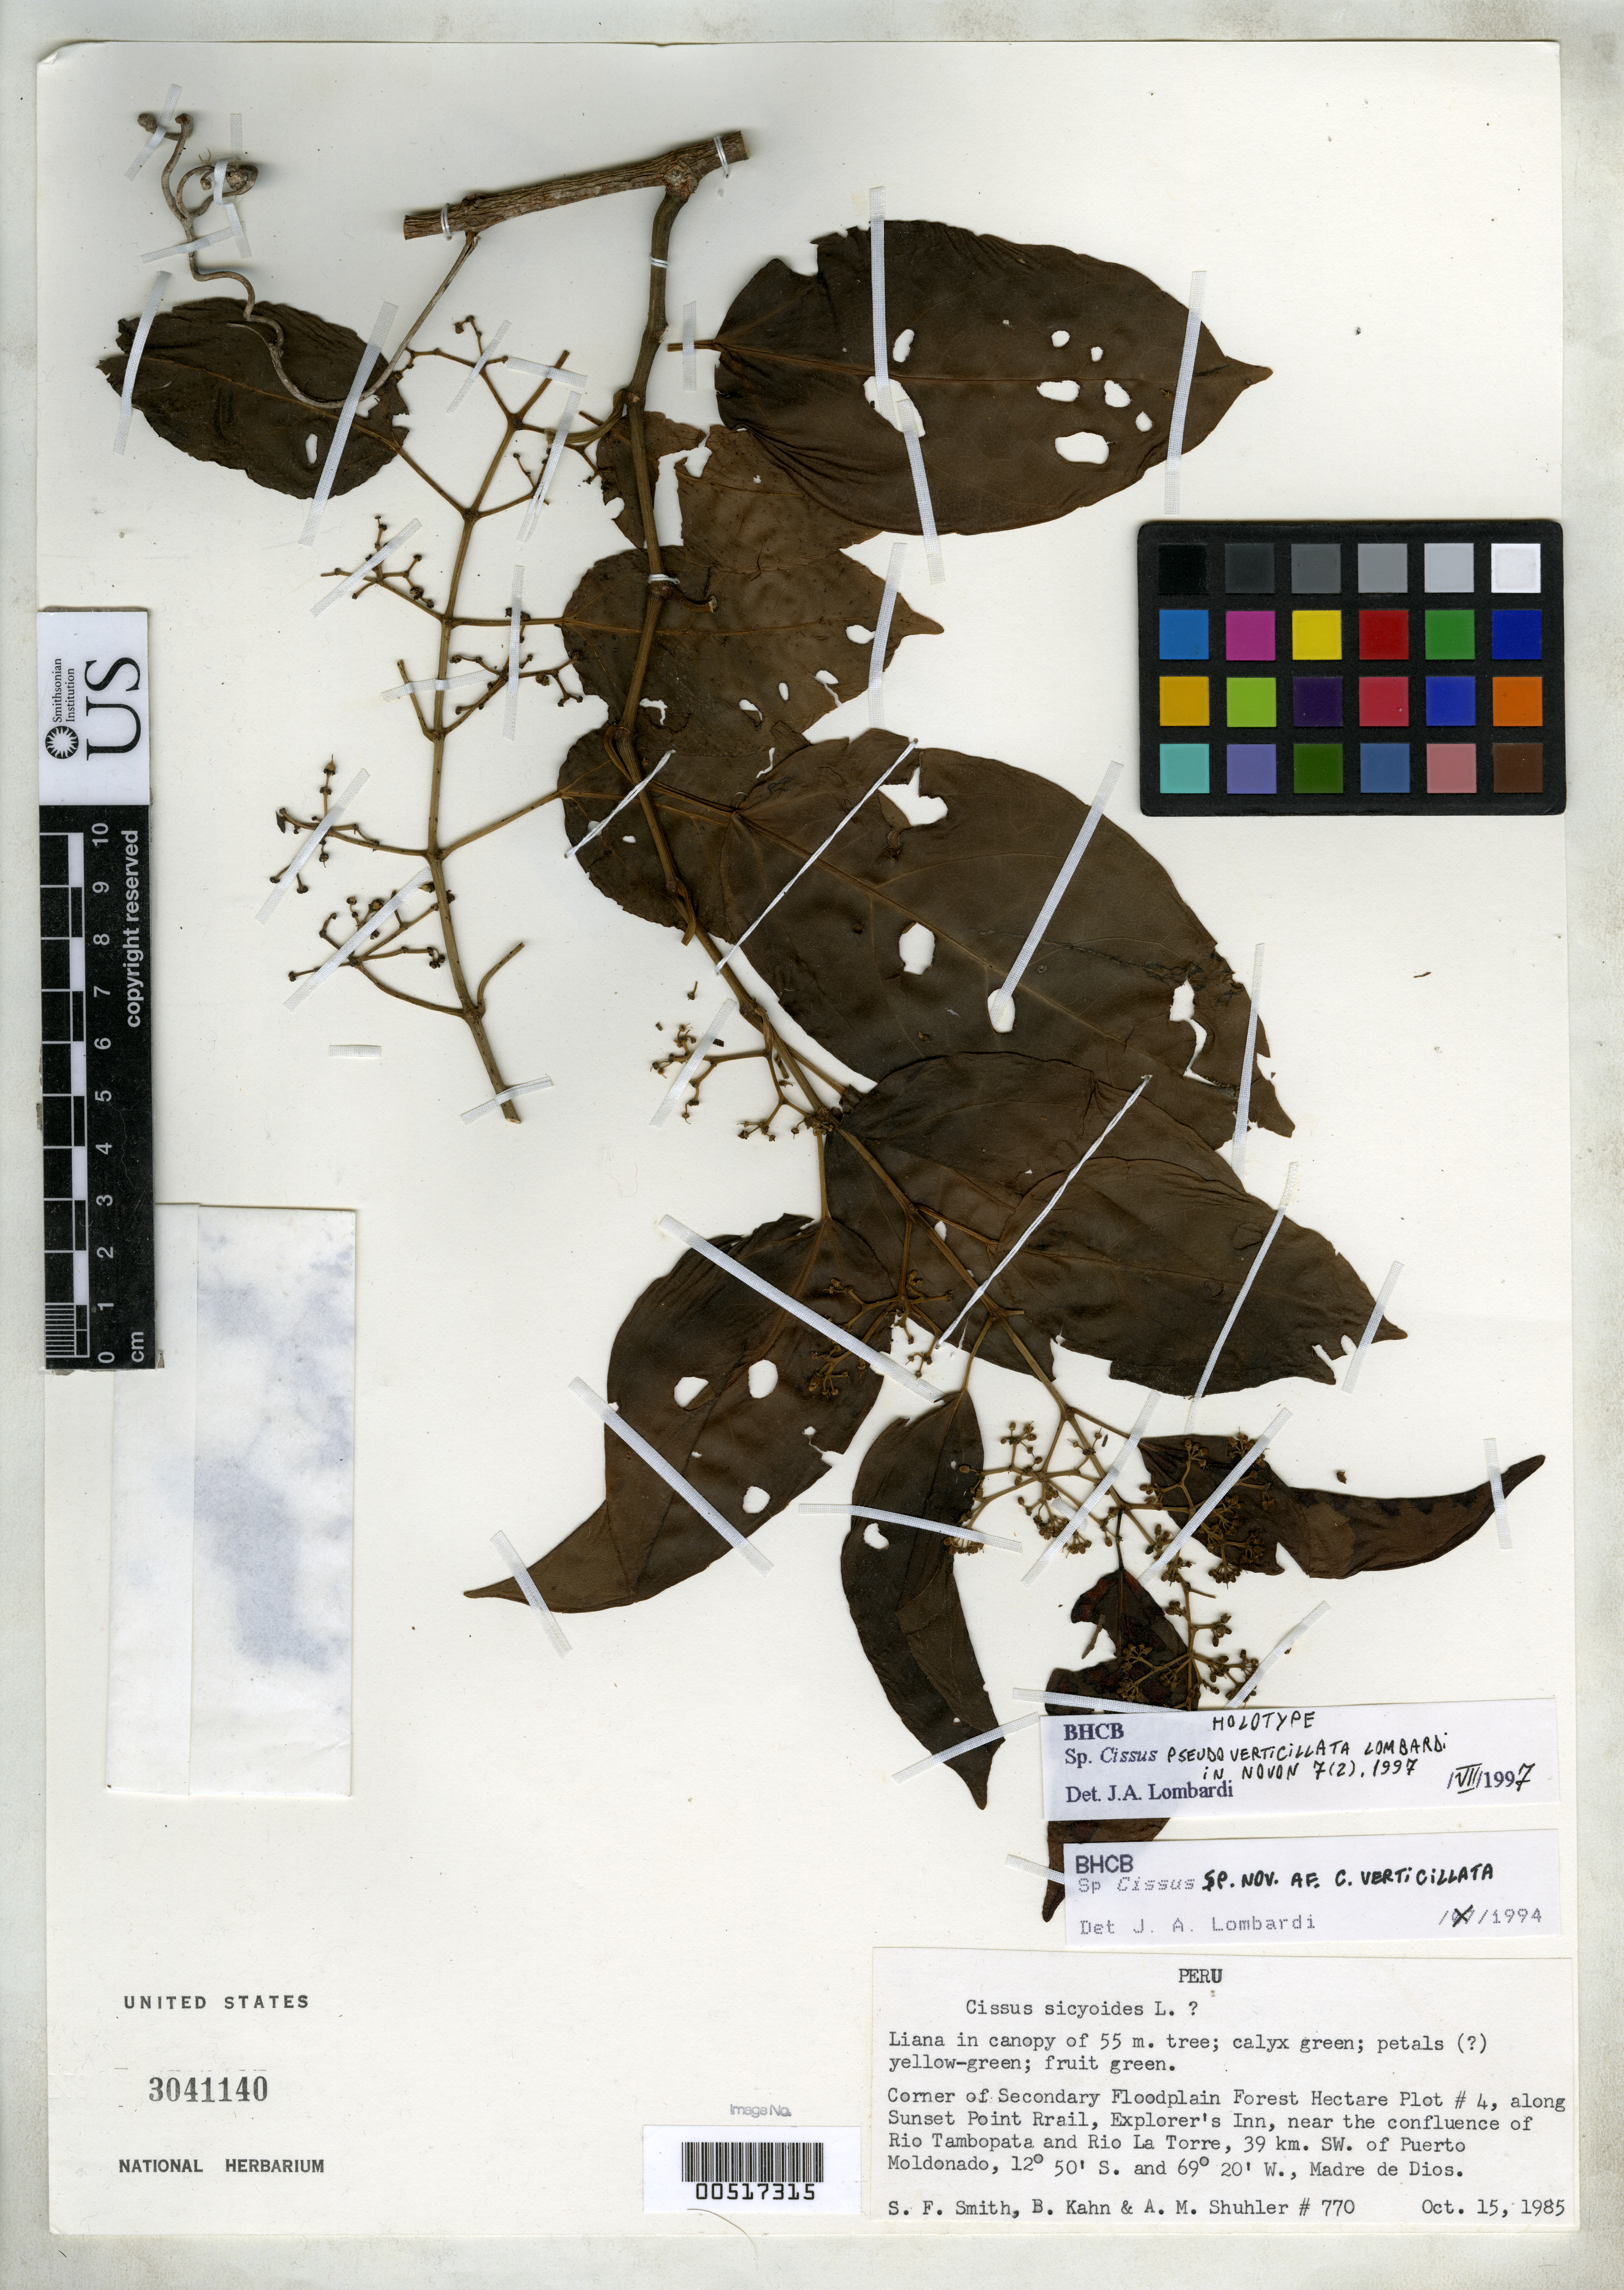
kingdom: Plantae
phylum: Tracheophyta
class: Magnoliopsida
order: Vitales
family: Vitaceae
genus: Cissus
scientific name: Cissus pseudoverticillata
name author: Lombardi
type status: Holotype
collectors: S.F. Smith, B. Kahn & A. Shuhler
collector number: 770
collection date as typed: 15 Oct 1985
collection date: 1985-10-15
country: Peru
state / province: Madre de Dios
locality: Hectare plot 4, Sunset Point rail , Explorer's Inn, near confluence of Rio Tambopata & Rio La Torre, 39 km SW of Puerto Moldonado.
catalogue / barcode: US 3041140